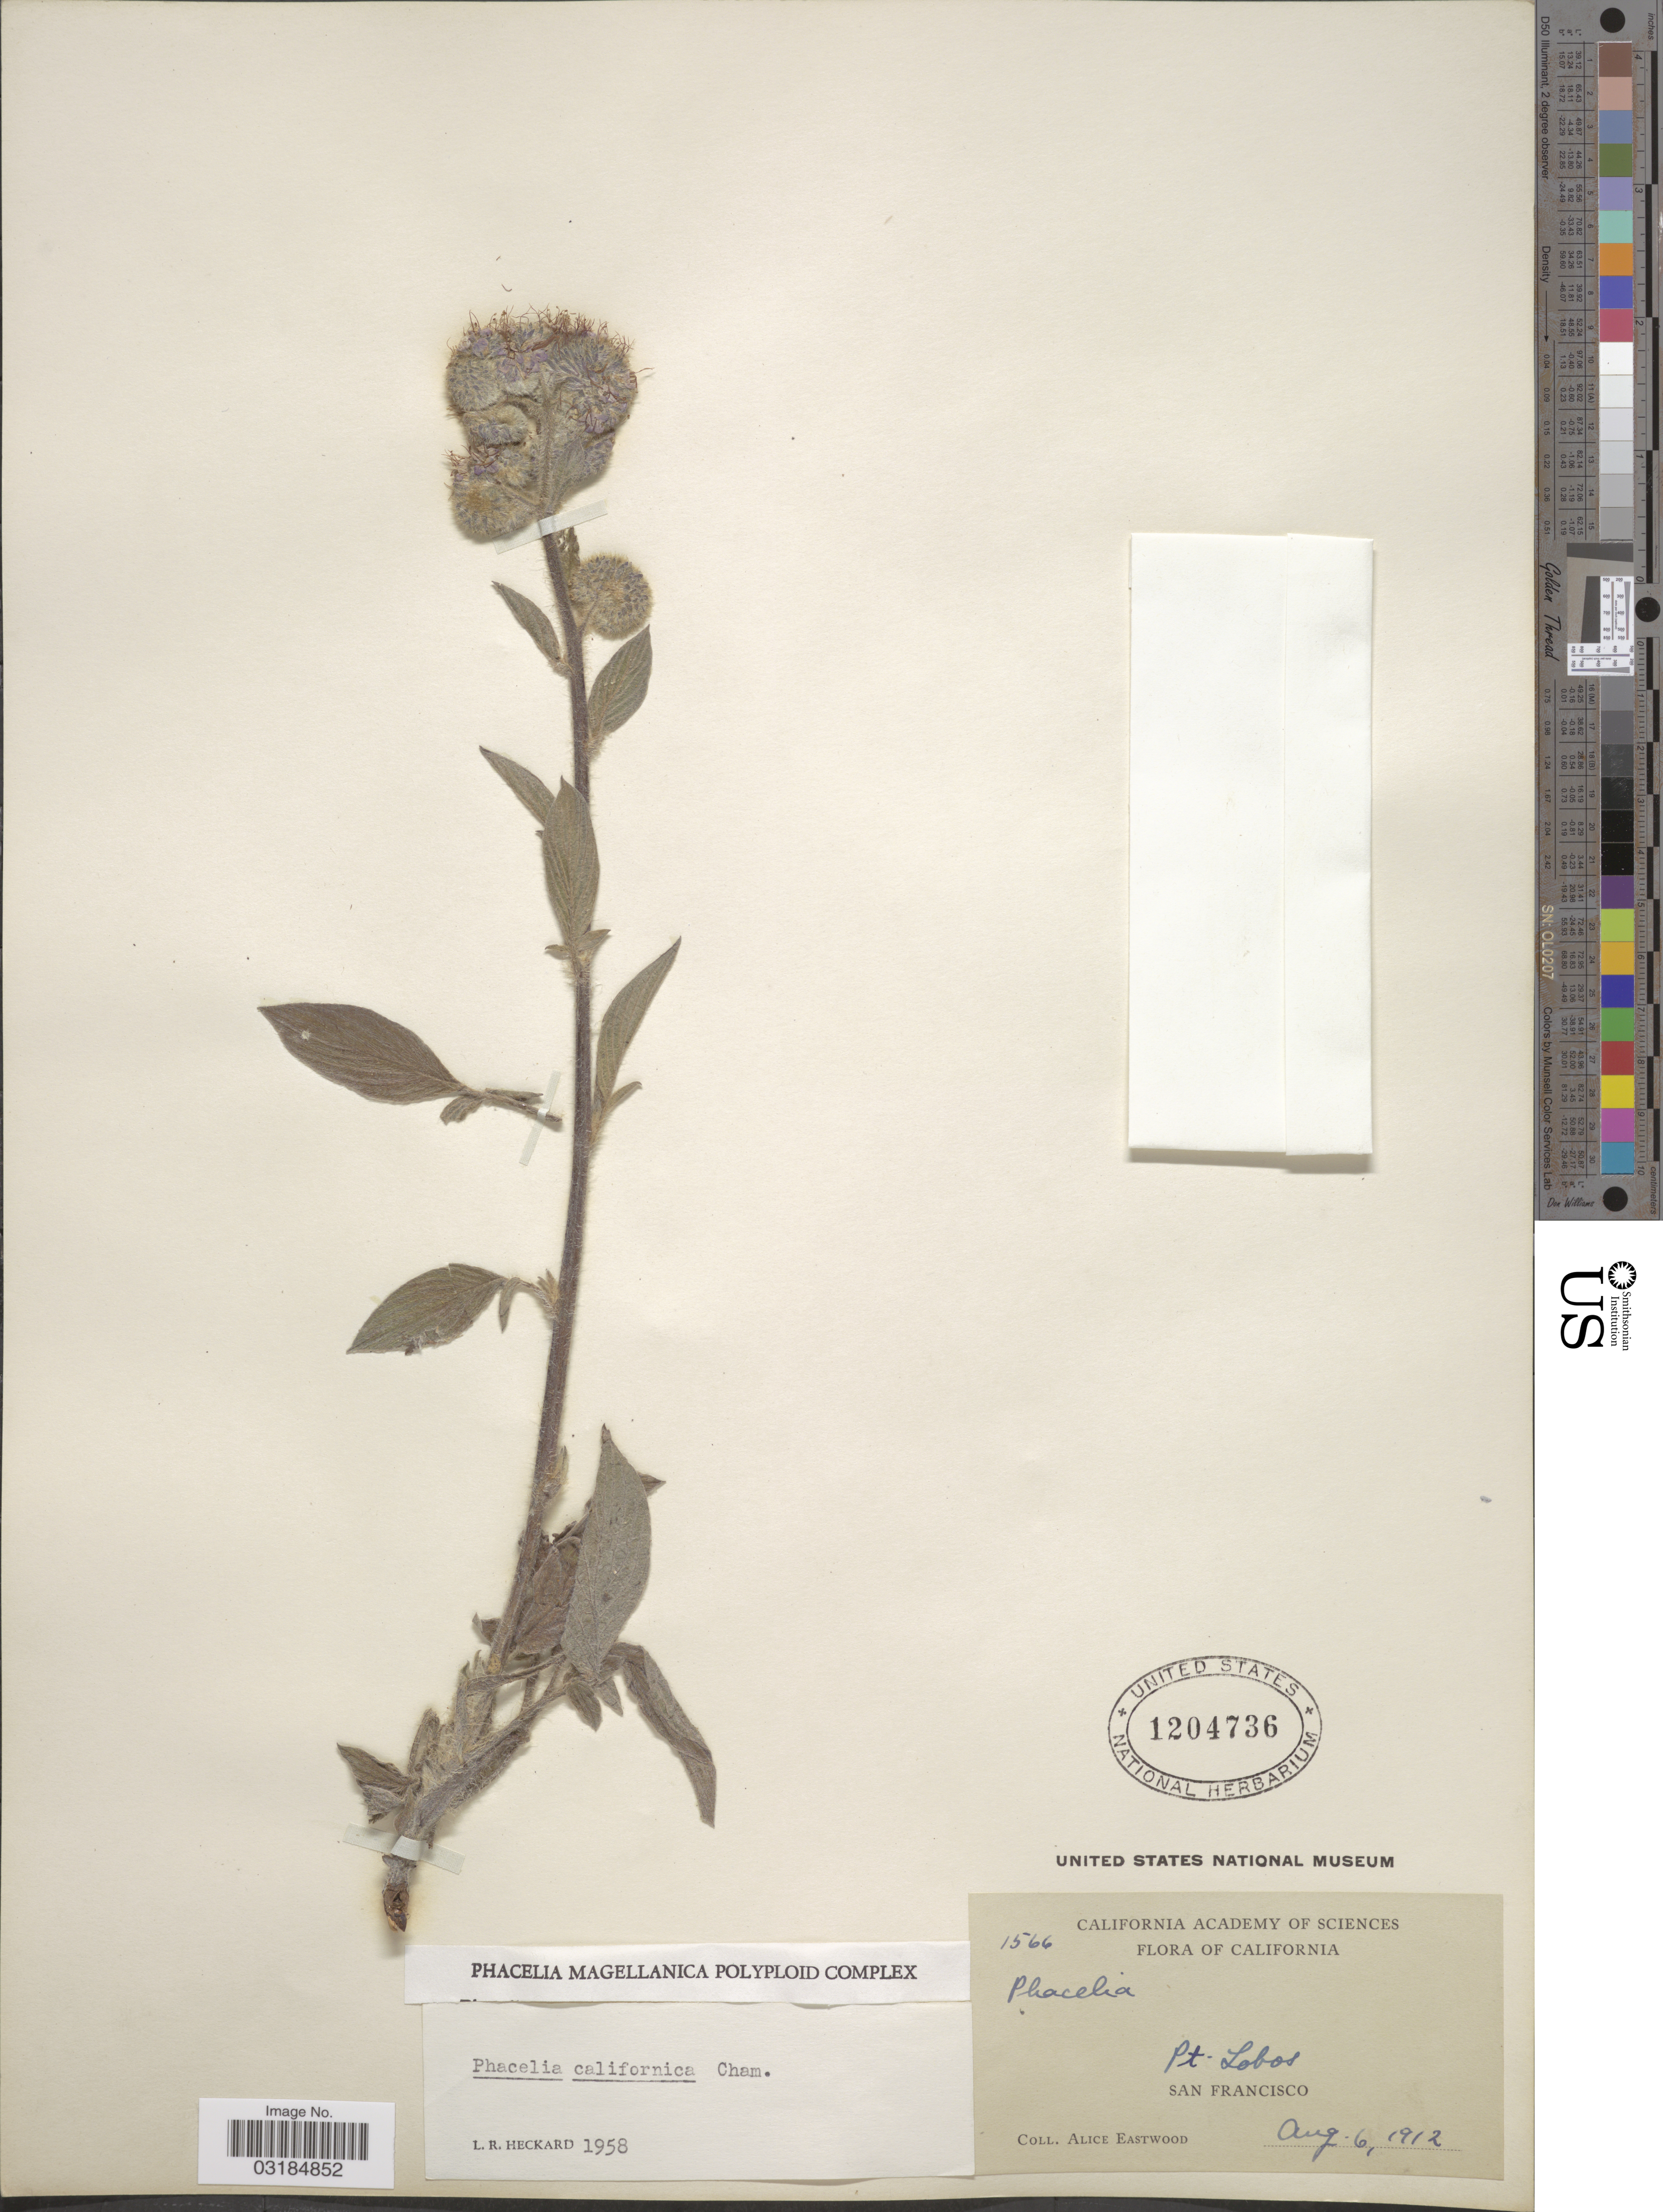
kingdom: Plantae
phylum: Tracheophyta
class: Magnoliopsida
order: Boraginales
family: Hydrophyllaceae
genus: Phacelia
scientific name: Phacelia californica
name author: Cham.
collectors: A. Eastwood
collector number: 1566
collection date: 1912-08-06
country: United States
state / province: California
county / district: San Francisco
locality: Pt. Lobos, San Francisco.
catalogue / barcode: US 1204736